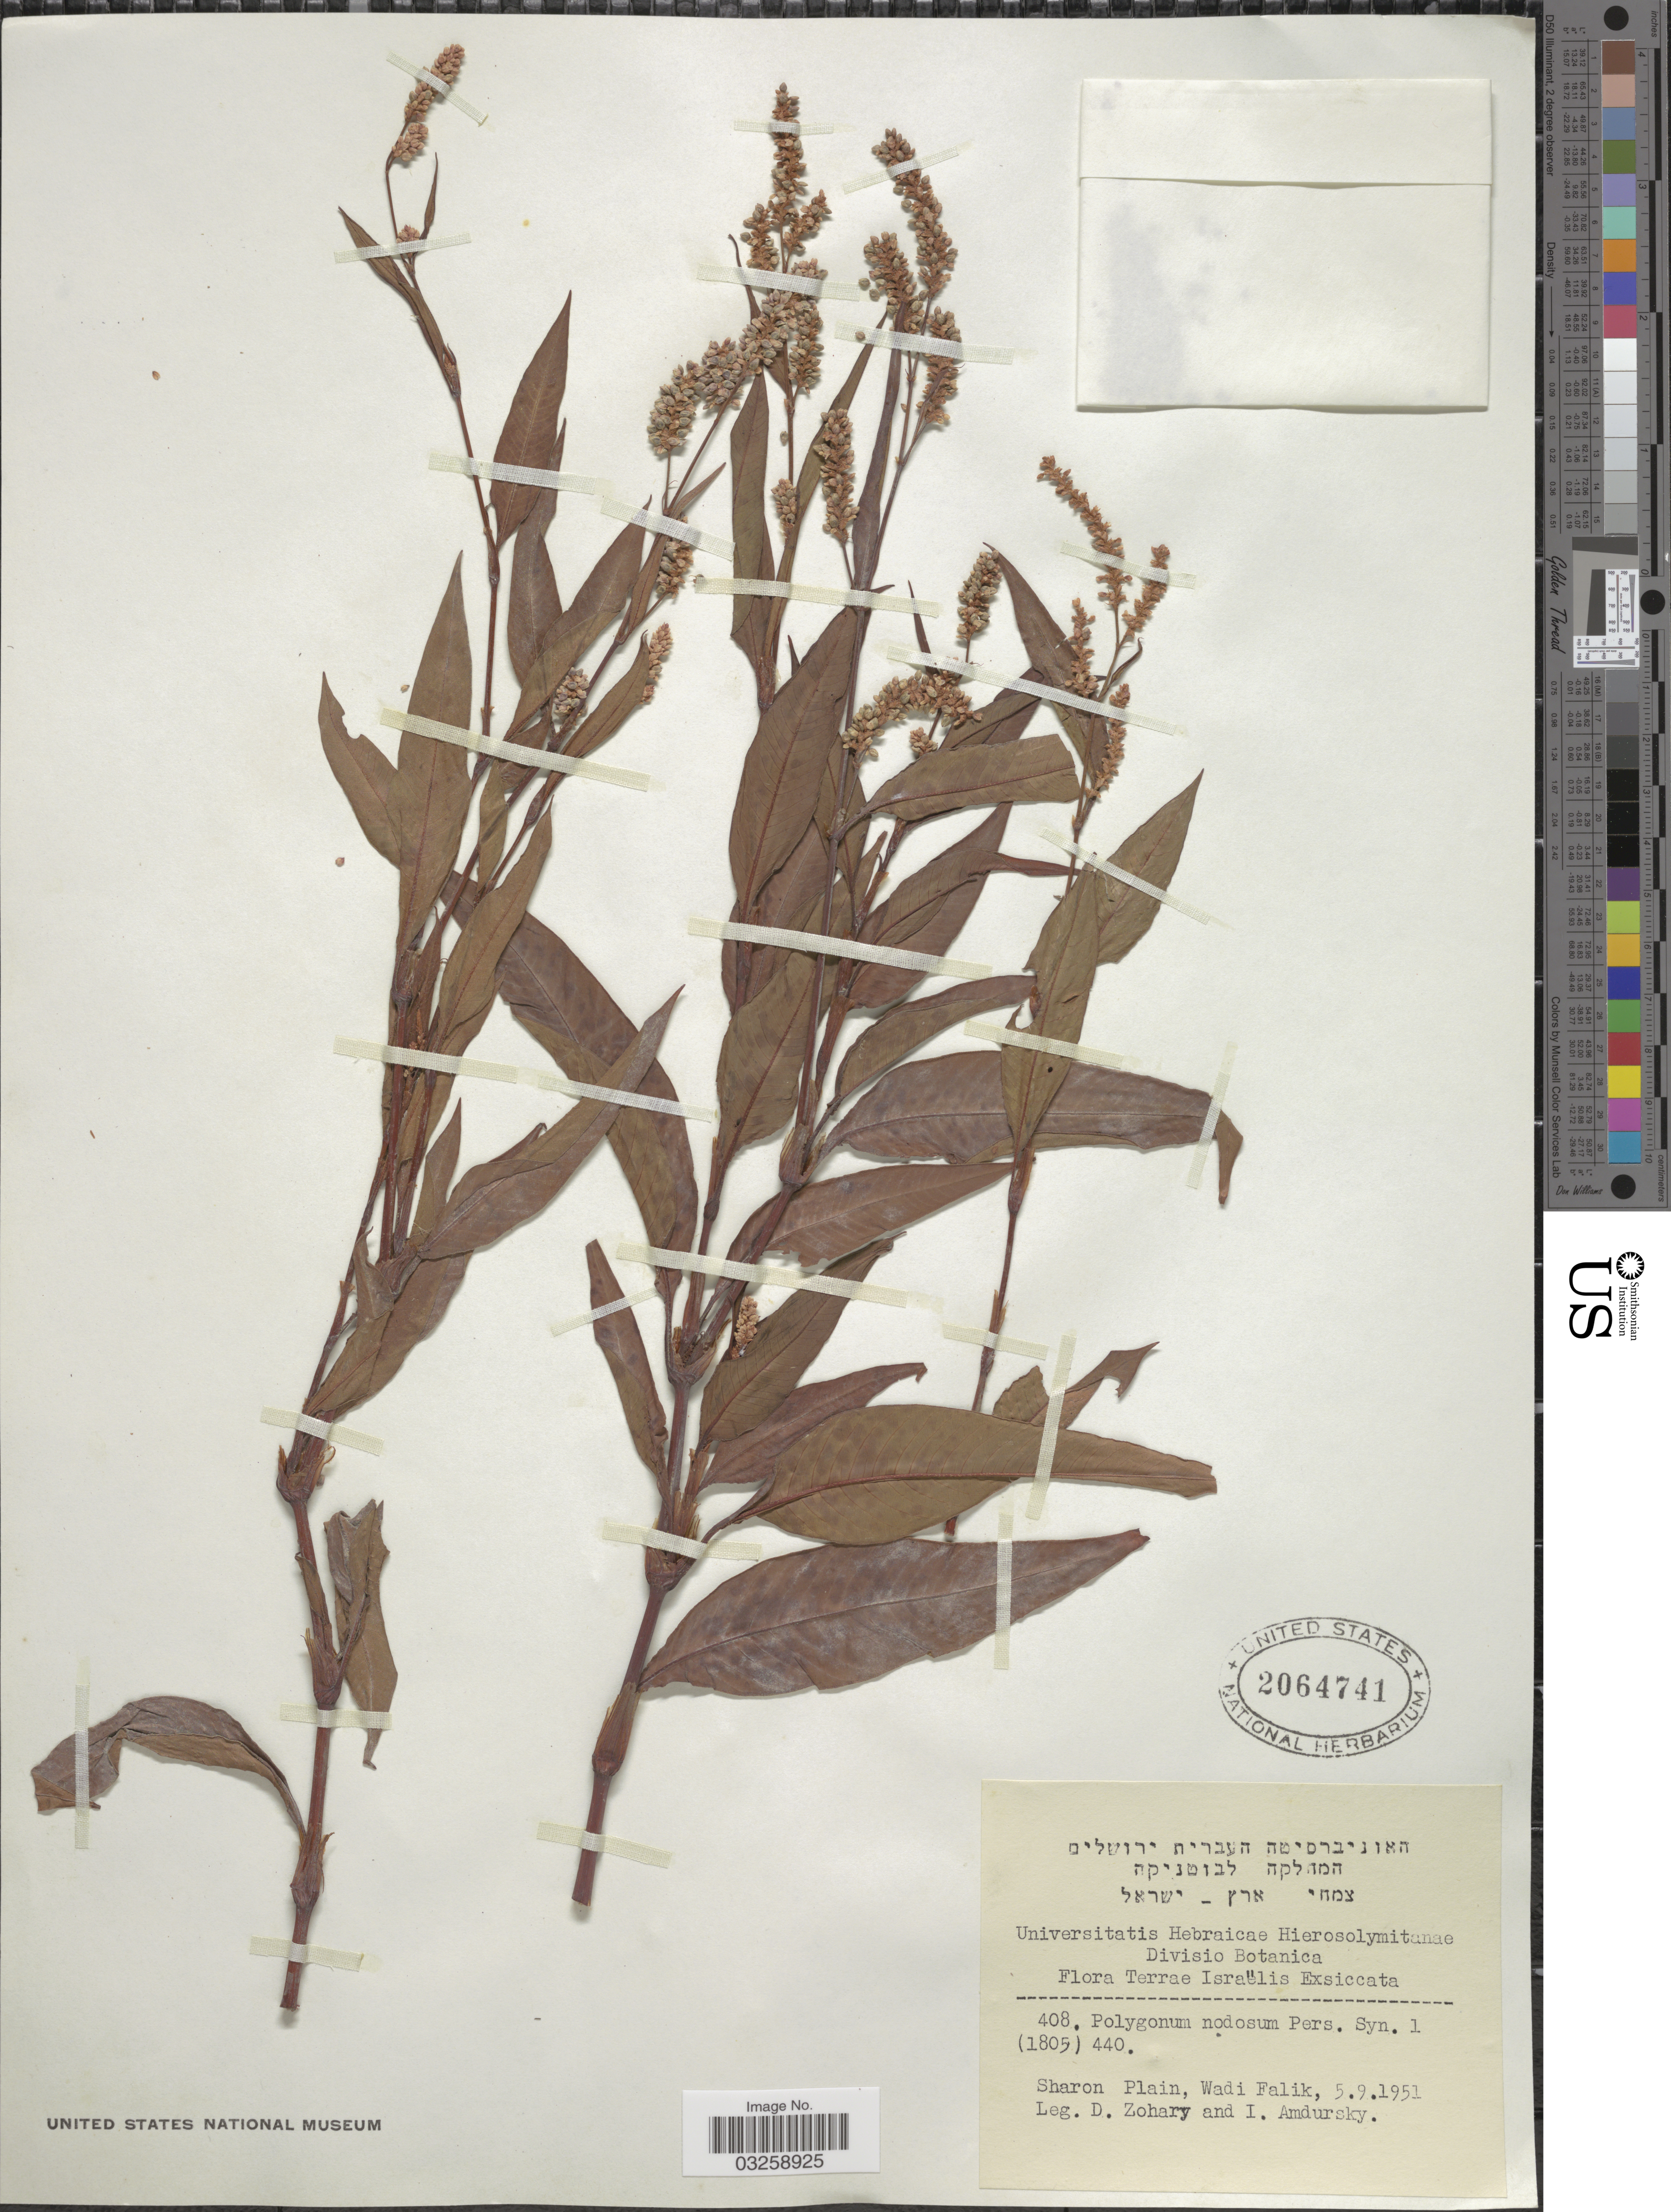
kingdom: Plantae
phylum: Tracheophyta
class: Magnoliopsida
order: Caryophyllales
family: Polygonaceae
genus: Polygonum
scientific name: Polygonum nodosum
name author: Pers.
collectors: D. Zohary & I. Amdursky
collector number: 408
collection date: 1951-09-05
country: Israel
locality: Sharon Plain, Wadi Falik.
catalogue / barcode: US 2064741